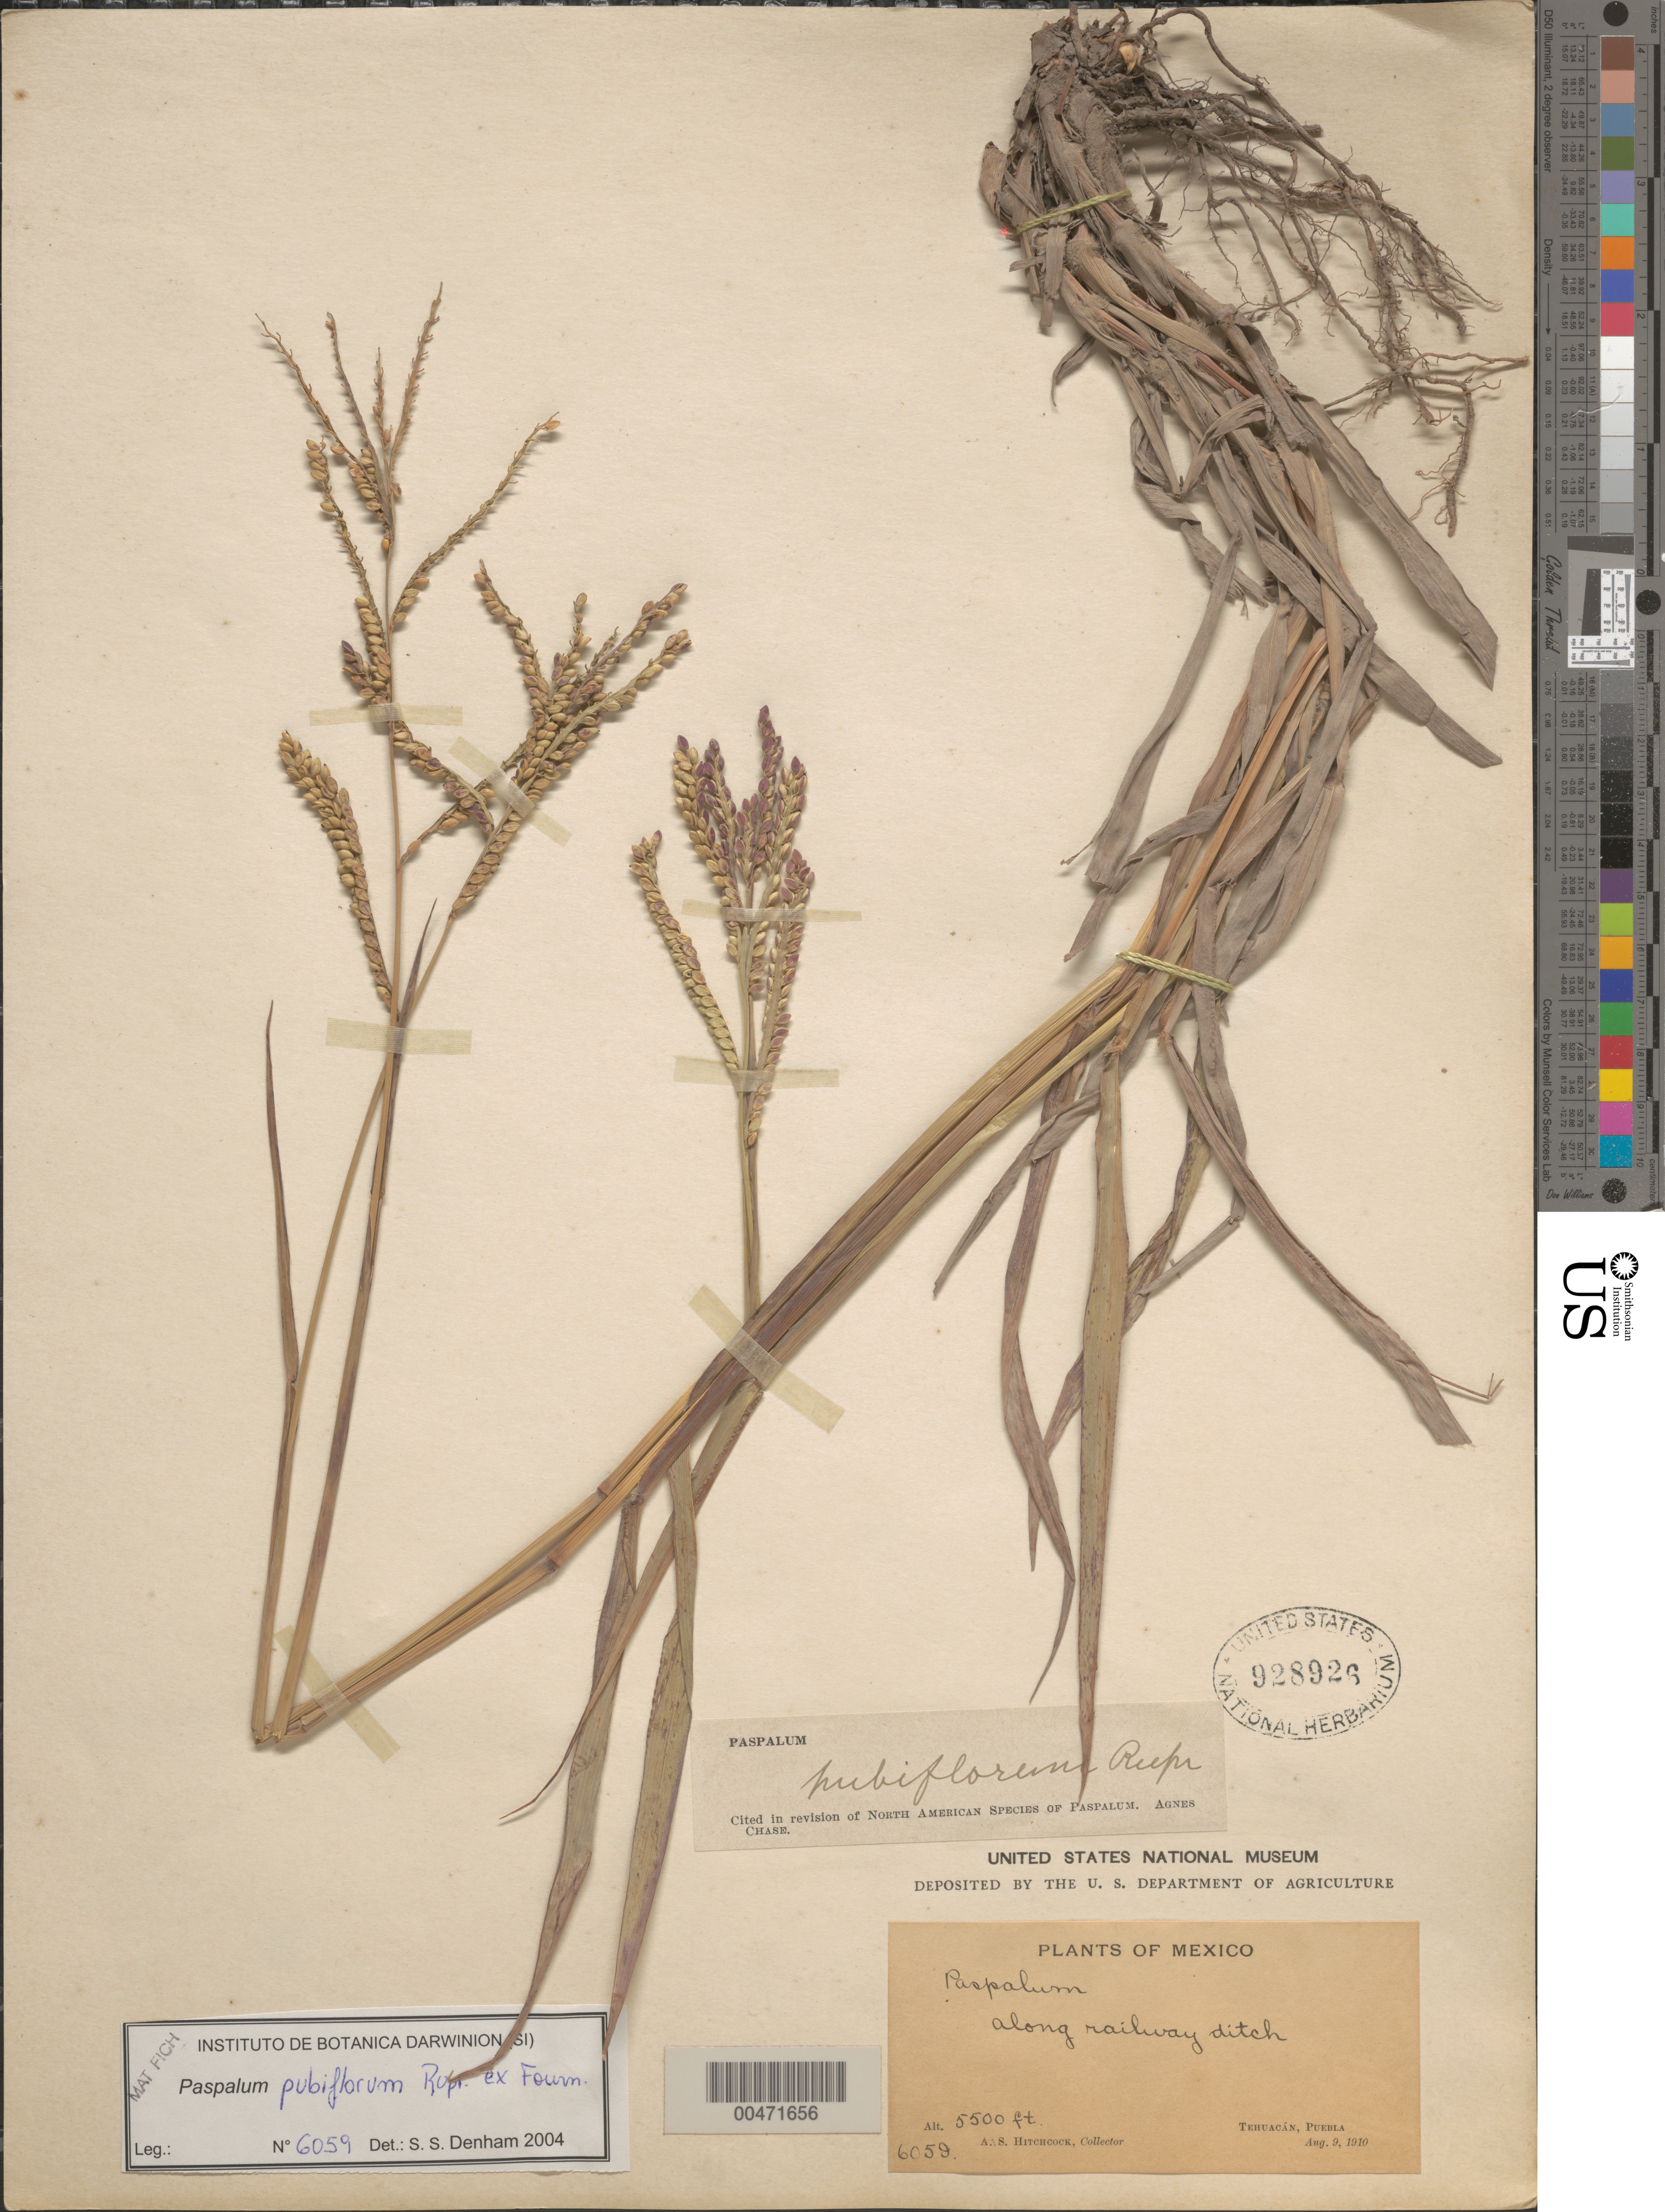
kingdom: Plantae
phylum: Tracheophyta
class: Liliopsida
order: Poales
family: Poaceae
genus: Paspalum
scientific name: Paspalum pubiflorum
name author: Rupr. ex E. Fourn.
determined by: Chase, [M.] Agnes, (US)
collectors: A. S. Hitchcock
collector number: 6059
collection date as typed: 9 Aug 1910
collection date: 1910-08-09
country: Mexico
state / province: Puebla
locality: Tehuac n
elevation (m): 1676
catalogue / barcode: US 928926